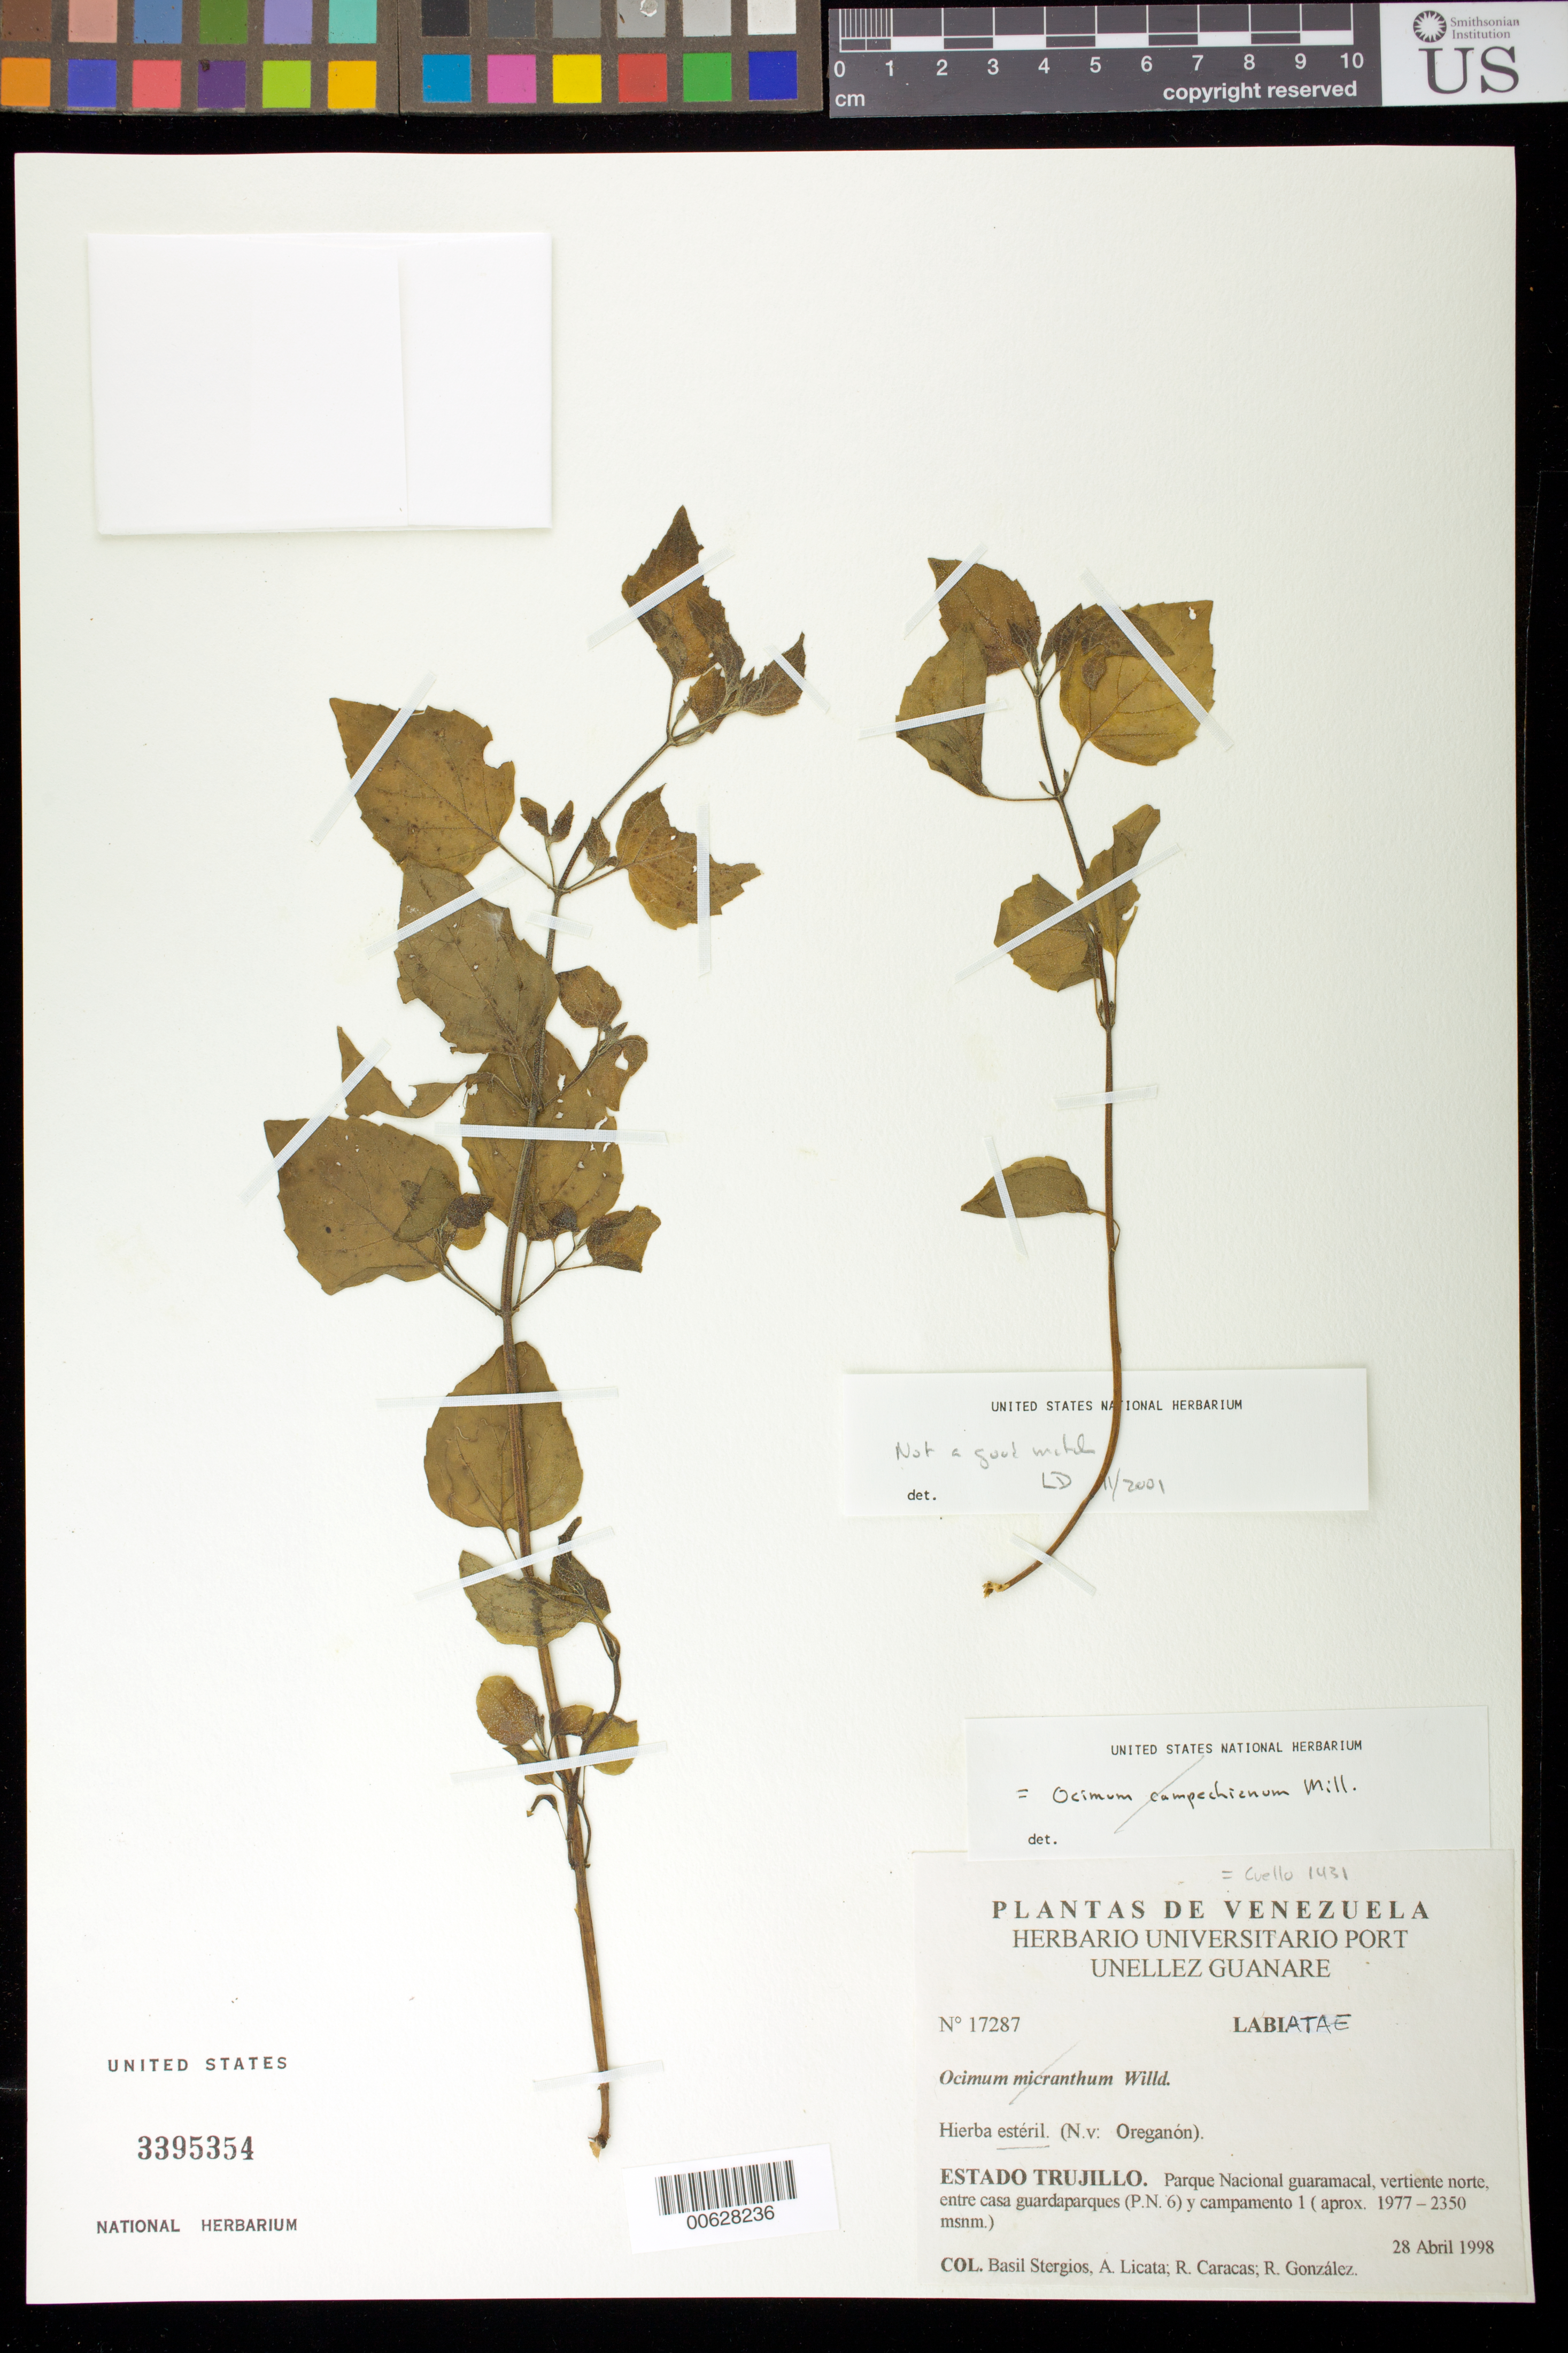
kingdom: Plantae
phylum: Tracheophyta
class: Magnoliopsida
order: Lamiales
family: Lamiaceae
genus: Ocimum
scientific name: Ocimum campechianum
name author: Mill.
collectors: B. G. Stergios, A. Licata, R. Caracas & R. González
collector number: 17287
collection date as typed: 28 Apr 1998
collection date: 1998-04-28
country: Venezuela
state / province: Trujillo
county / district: Boconó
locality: Parque Nacional Guaramacal, vertiente N, entre casa guardaparques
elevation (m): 1977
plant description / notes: Common name: Oreganón; PORT, US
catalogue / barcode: US 3395354